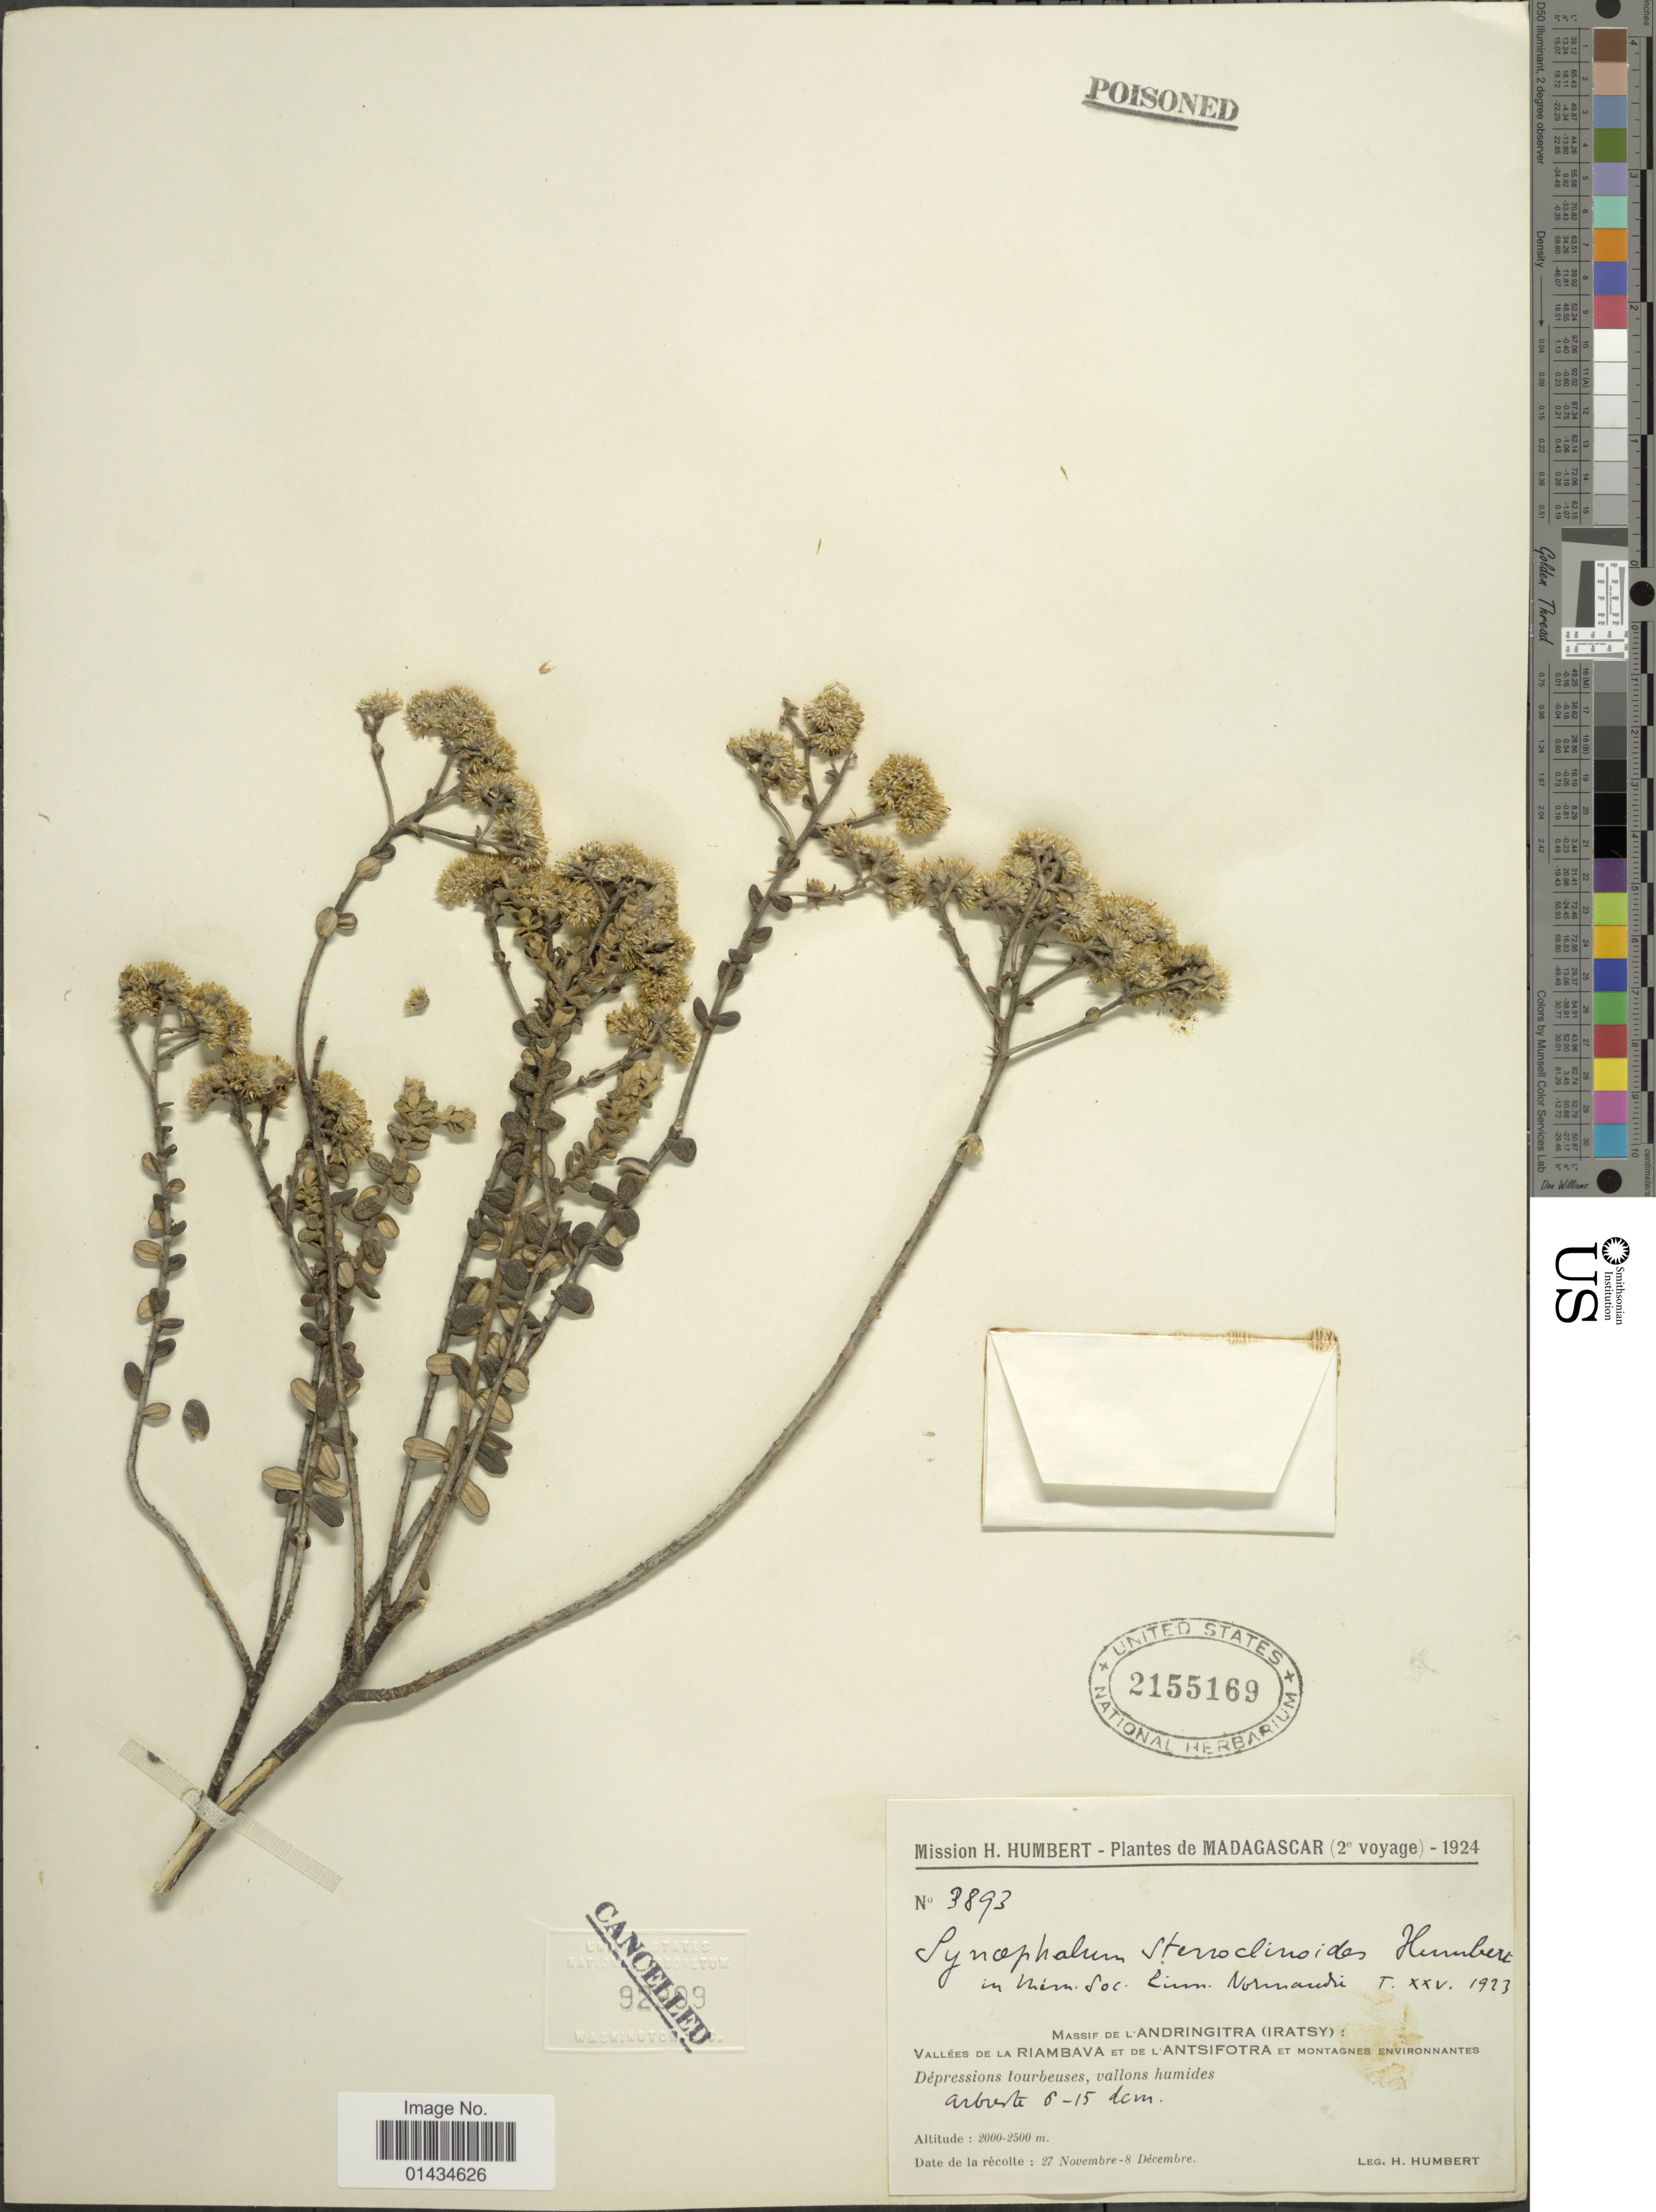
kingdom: Plantae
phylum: Tracheophyta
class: Magnoliopsida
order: Asterales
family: Asteraceae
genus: Syncephalum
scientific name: Syncephalum stenoclinoides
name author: Humbert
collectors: H. Humbert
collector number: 3893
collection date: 1924-11-27/1924-12-08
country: Madagascar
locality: Madagascar (2e voyage) Massif de L'Andringitra (Iratsy), vallées de La Riambava et de l'Amtifotra et montagnes environnantes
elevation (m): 2000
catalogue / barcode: US 2155169